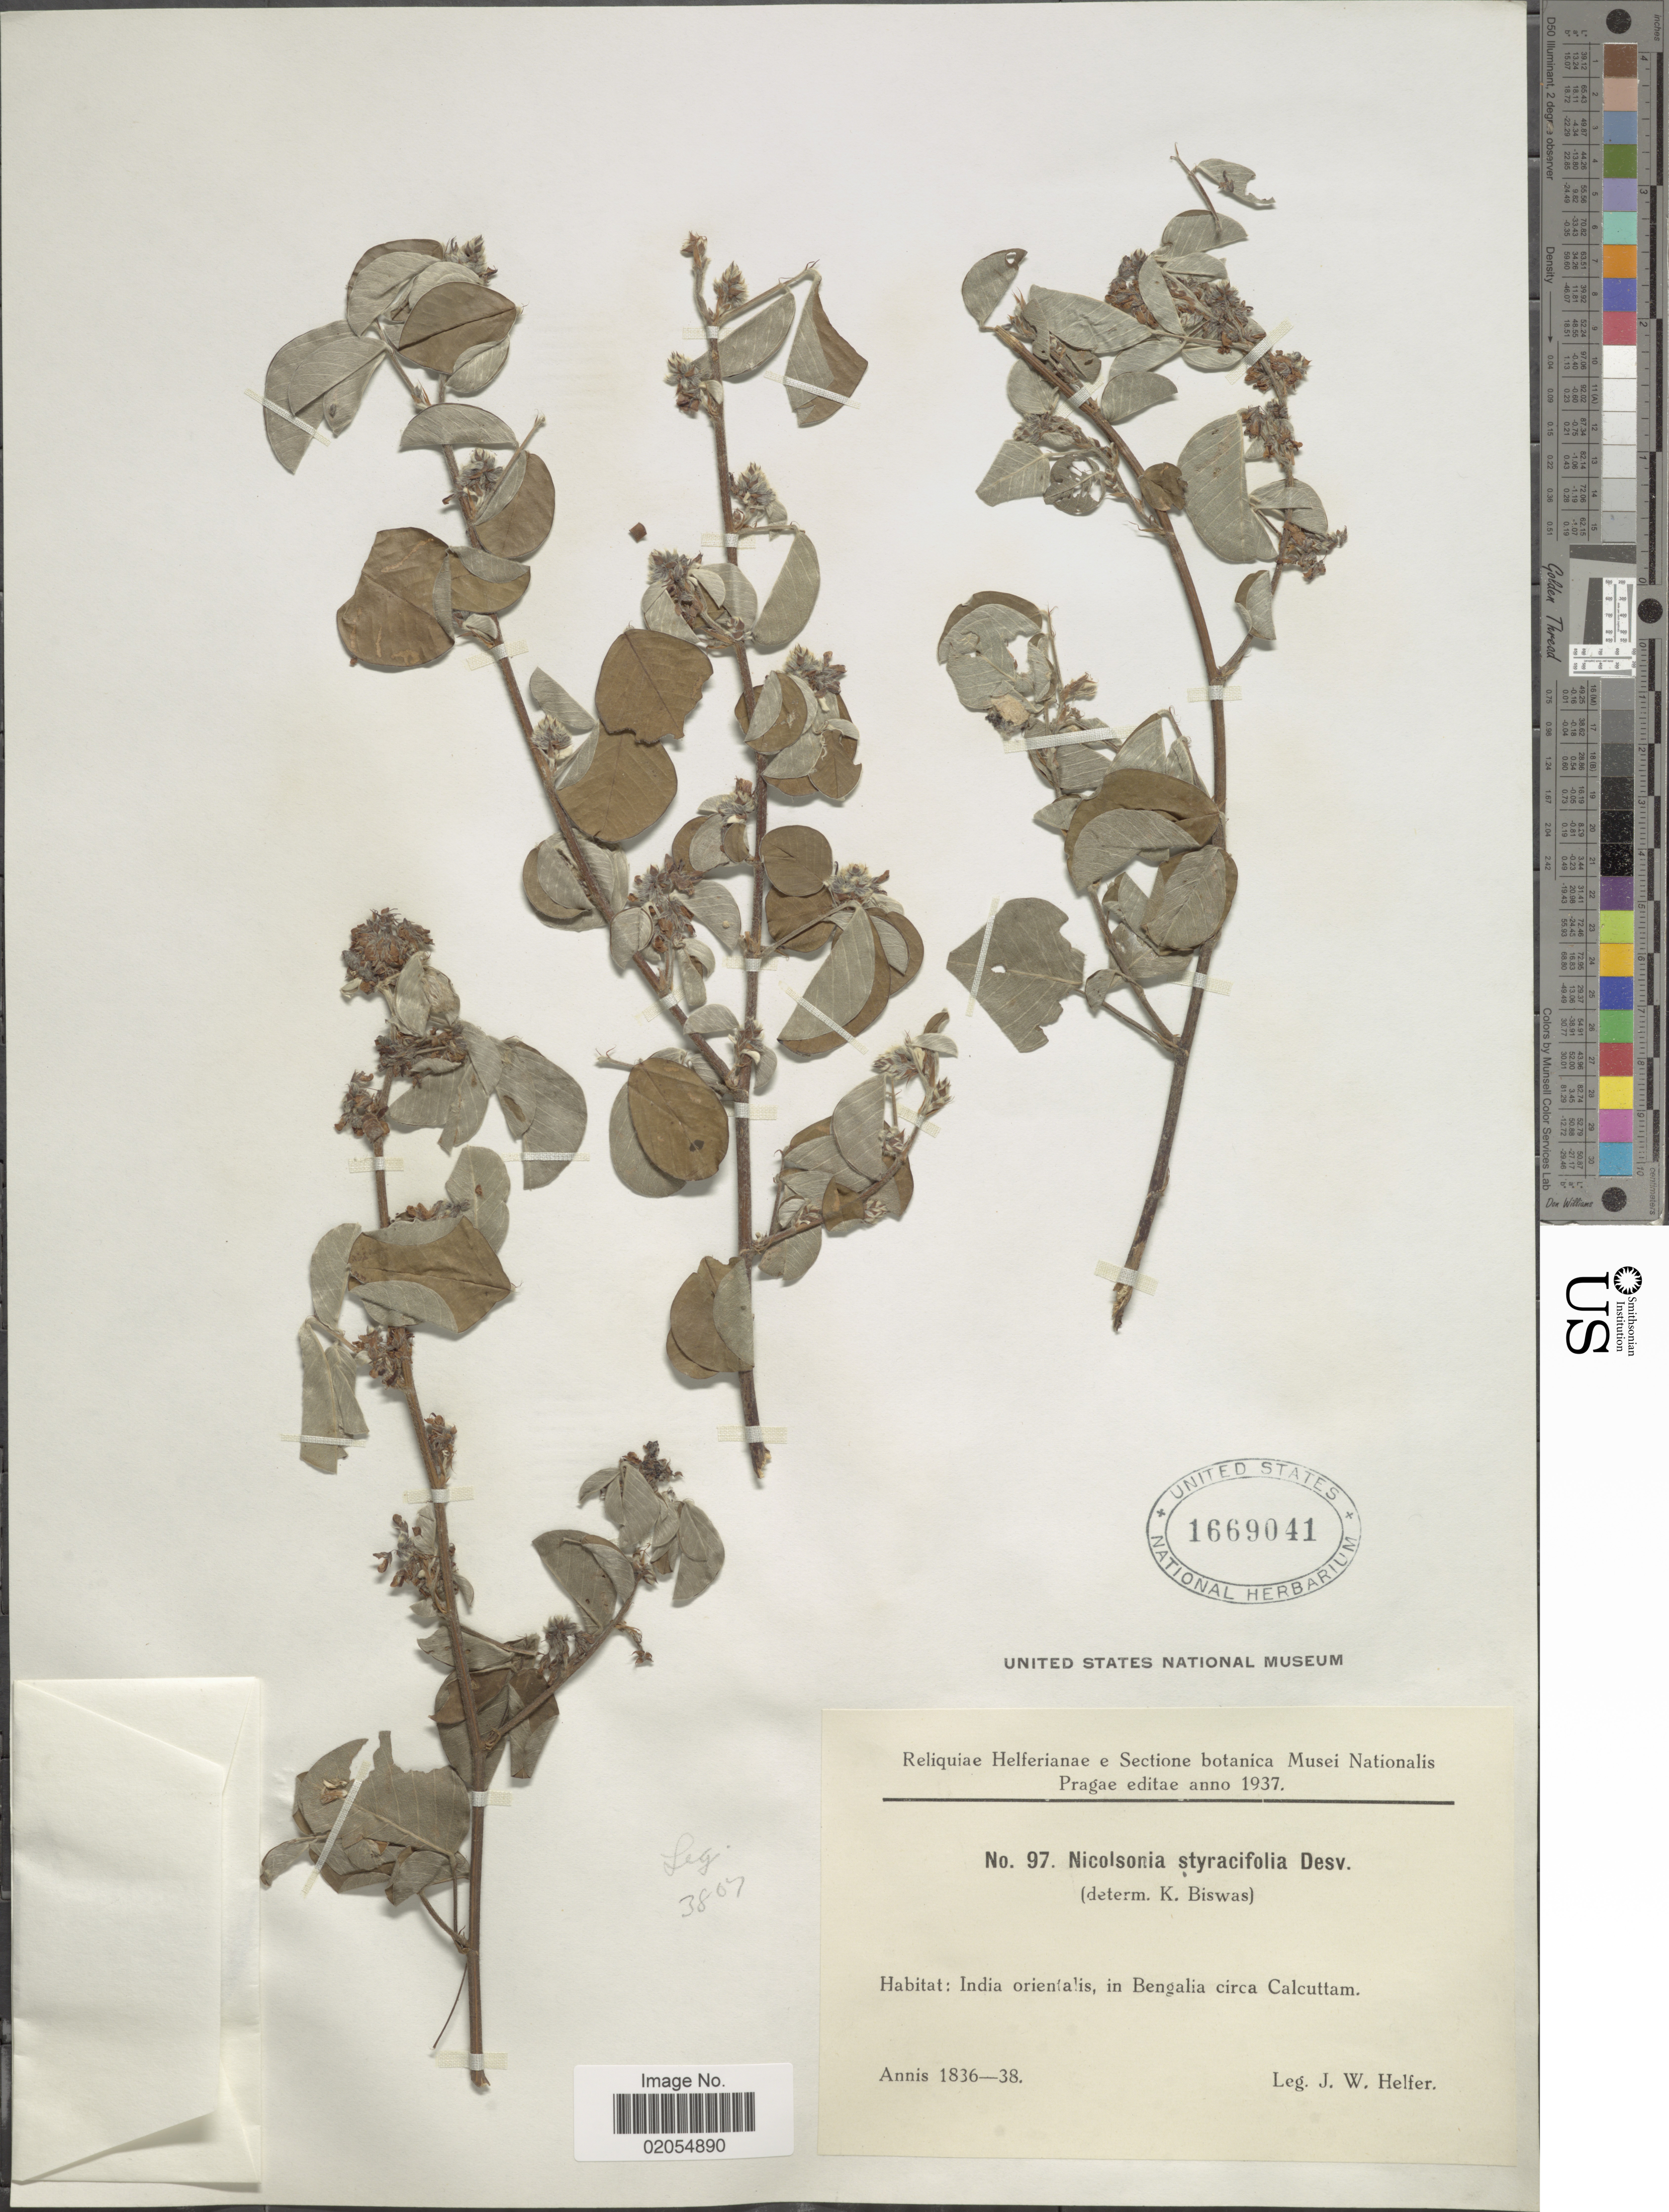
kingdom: Plantae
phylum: Tracheophyta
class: Magnoliopsida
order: Fabales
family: Fabaceae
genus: Grona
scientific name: Grona retroflexa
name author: (L.) H. Ohashi & K. Ohashi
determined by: Strong, Mark T., (BOT), Smithsonian Institution - National Museum of Natural History (UNITED STATES)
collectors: J. W. Helfer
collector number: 97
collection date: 1836/1838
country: India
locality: India orientalis, in Bengalia circa Calcuttam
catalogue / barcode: US 1669041